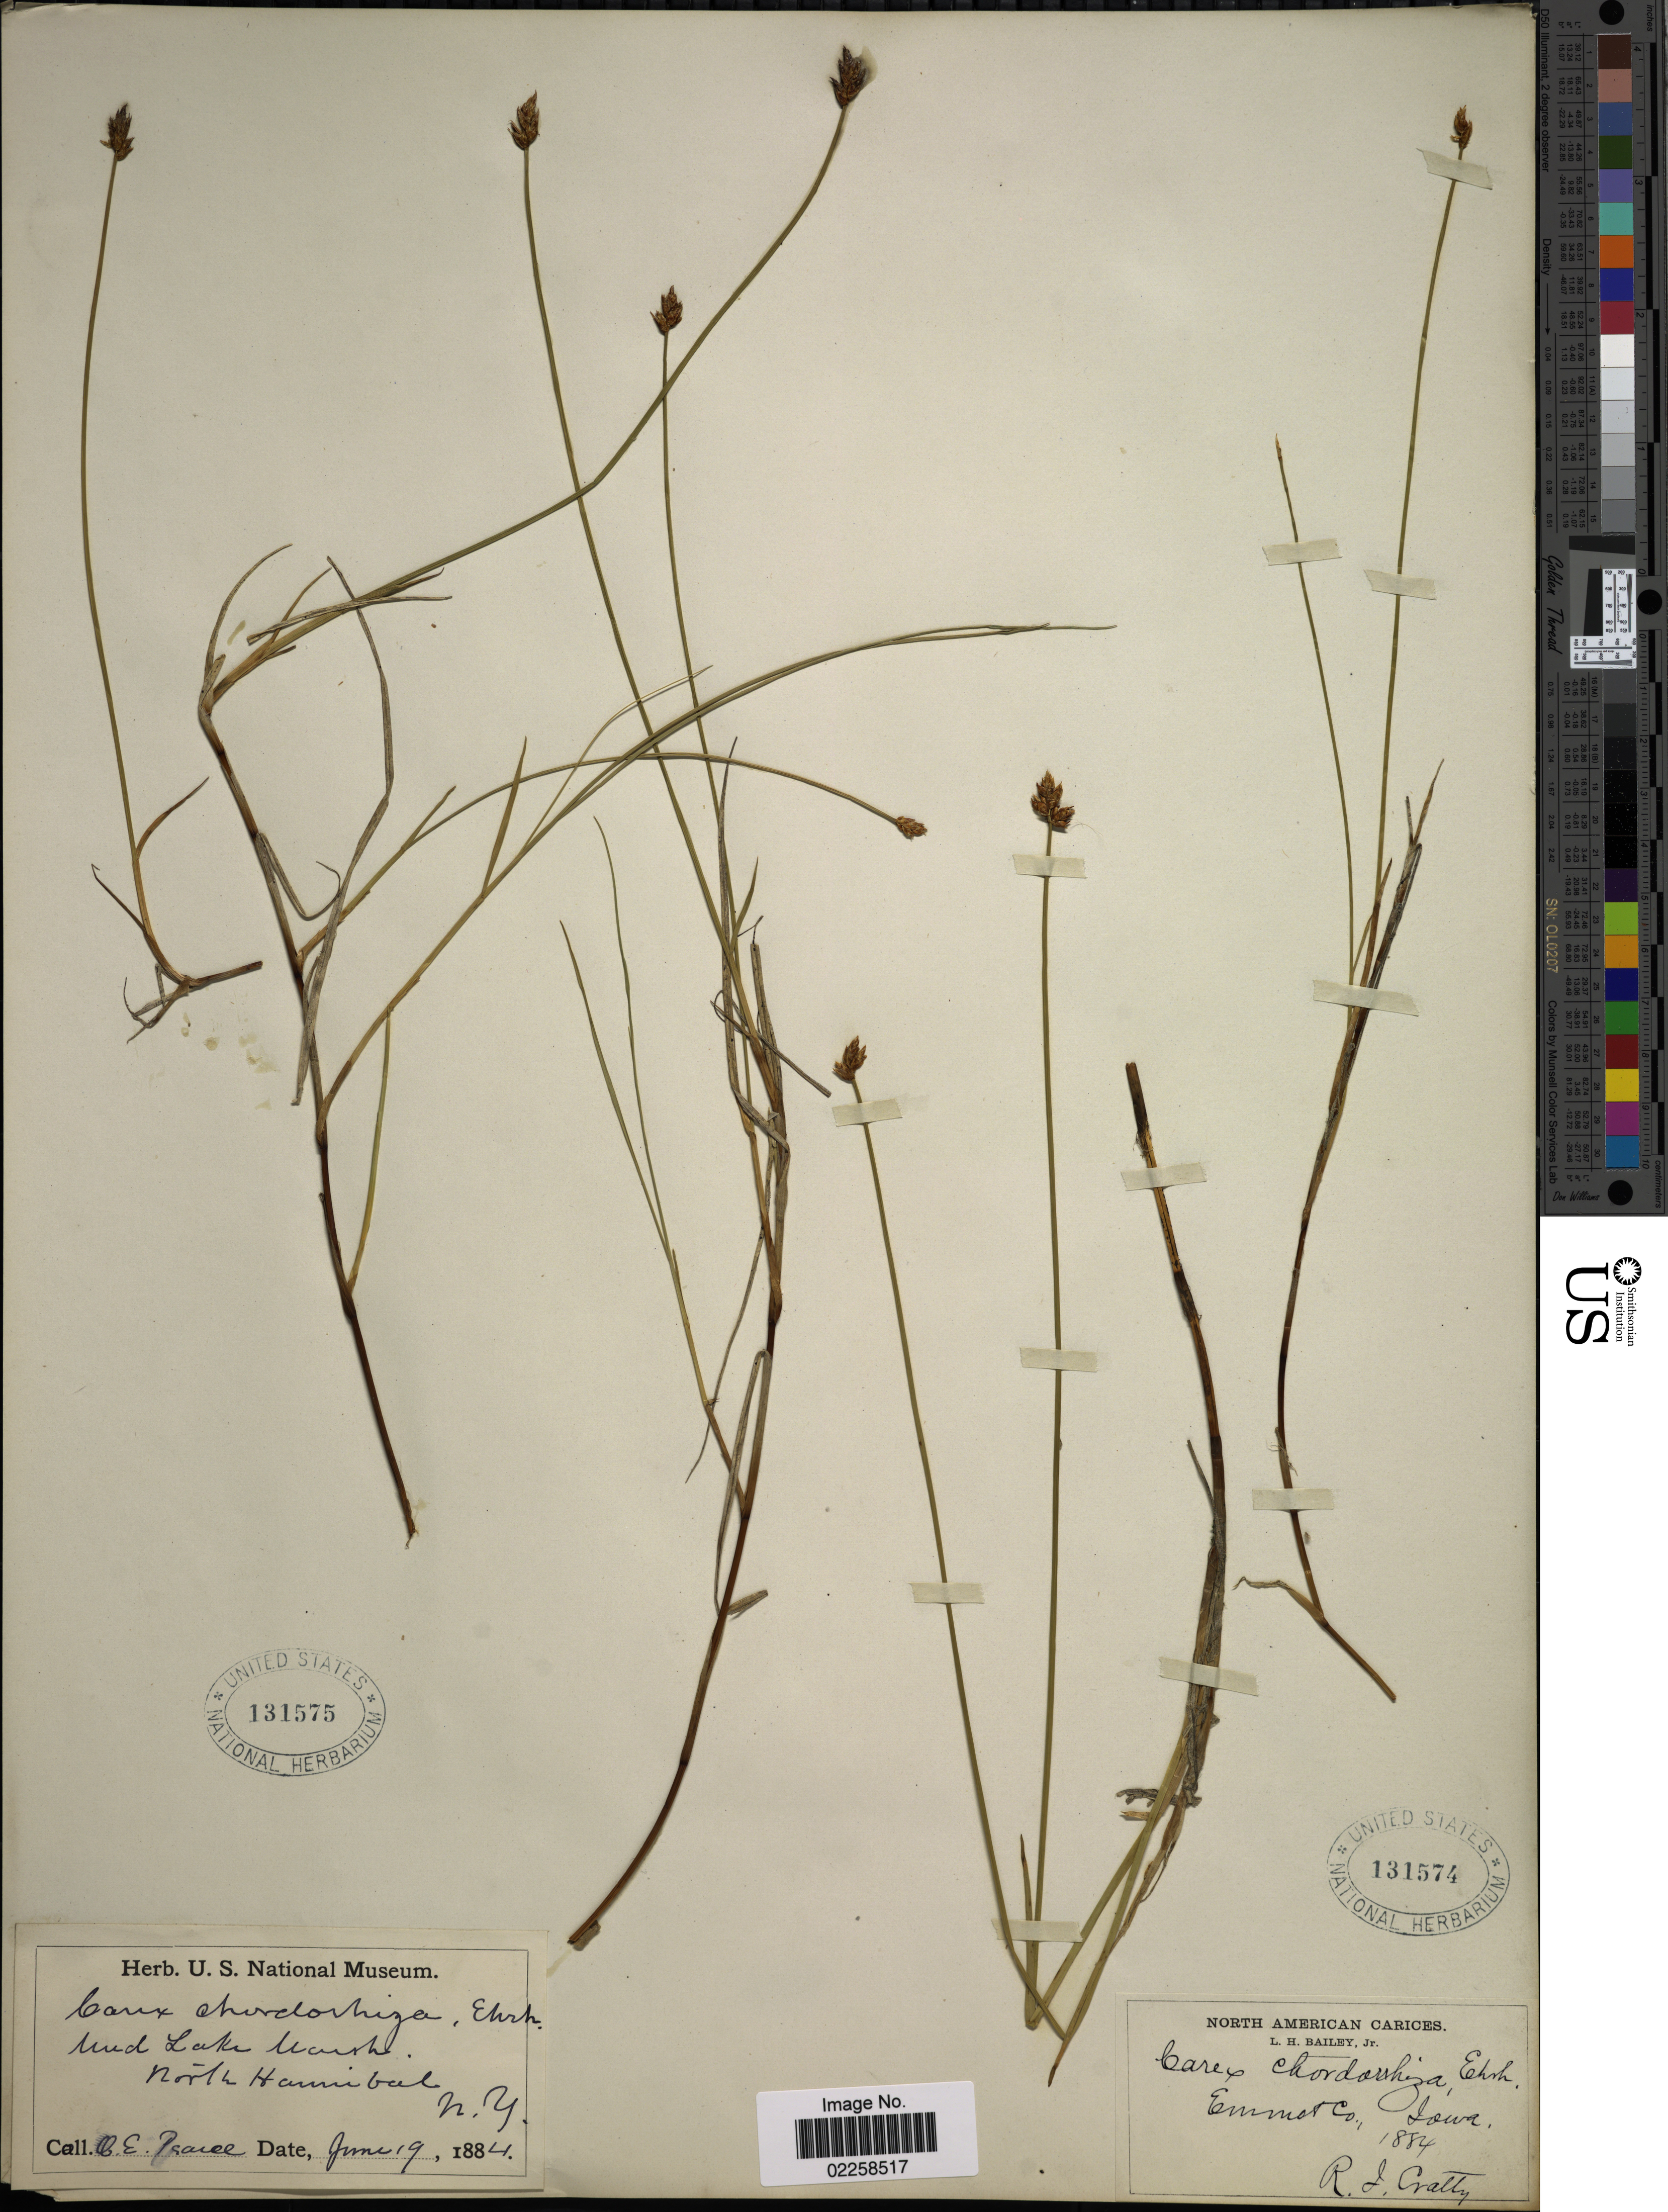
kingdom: Plantae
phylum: Tracheophyta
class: Liliopsida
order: Poales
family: Cyperaceae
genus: Carex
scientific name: Carex chordorrhiza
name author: L. f.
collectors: R. Cratty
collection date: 1884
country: United States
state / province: Iowa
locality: Emmot Co.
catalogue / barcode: US 131574